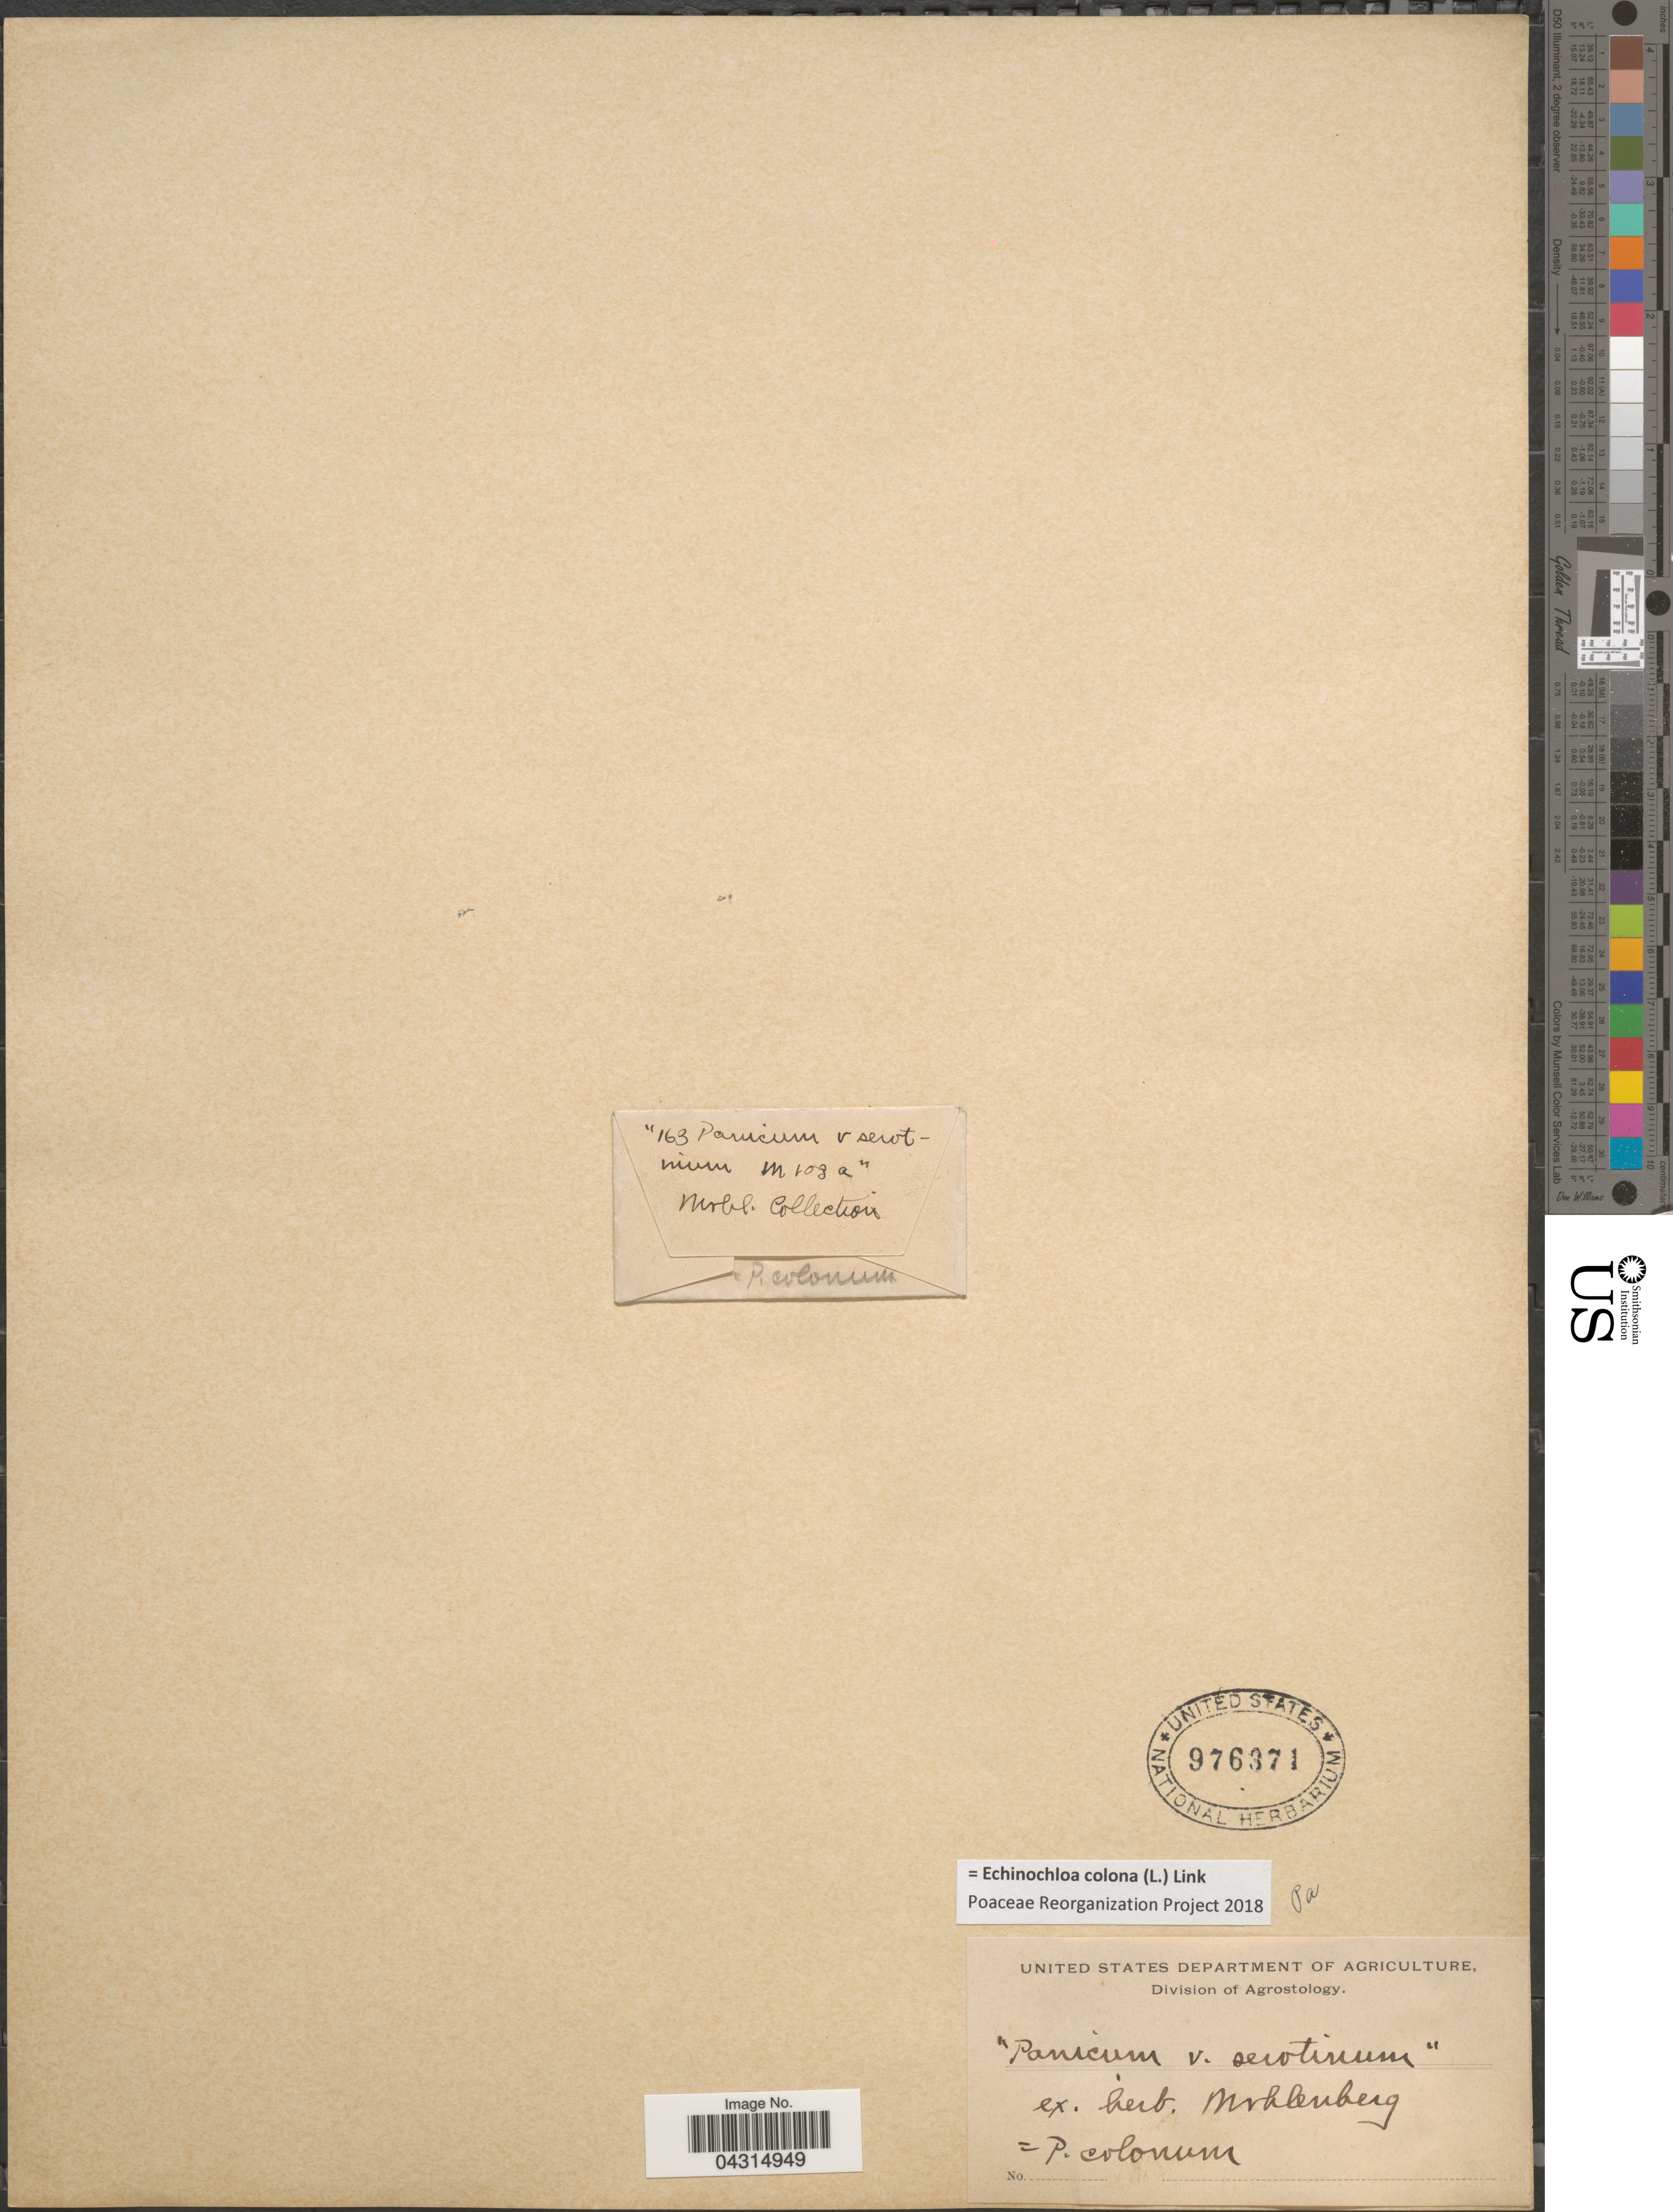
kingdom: Plantae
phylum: Tracheophyta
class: Liliopsida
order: Poales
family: Poaceae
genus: Echinochloa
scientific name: Echinochloa colona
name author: (L.) Link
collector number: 163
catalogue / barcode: US 976371